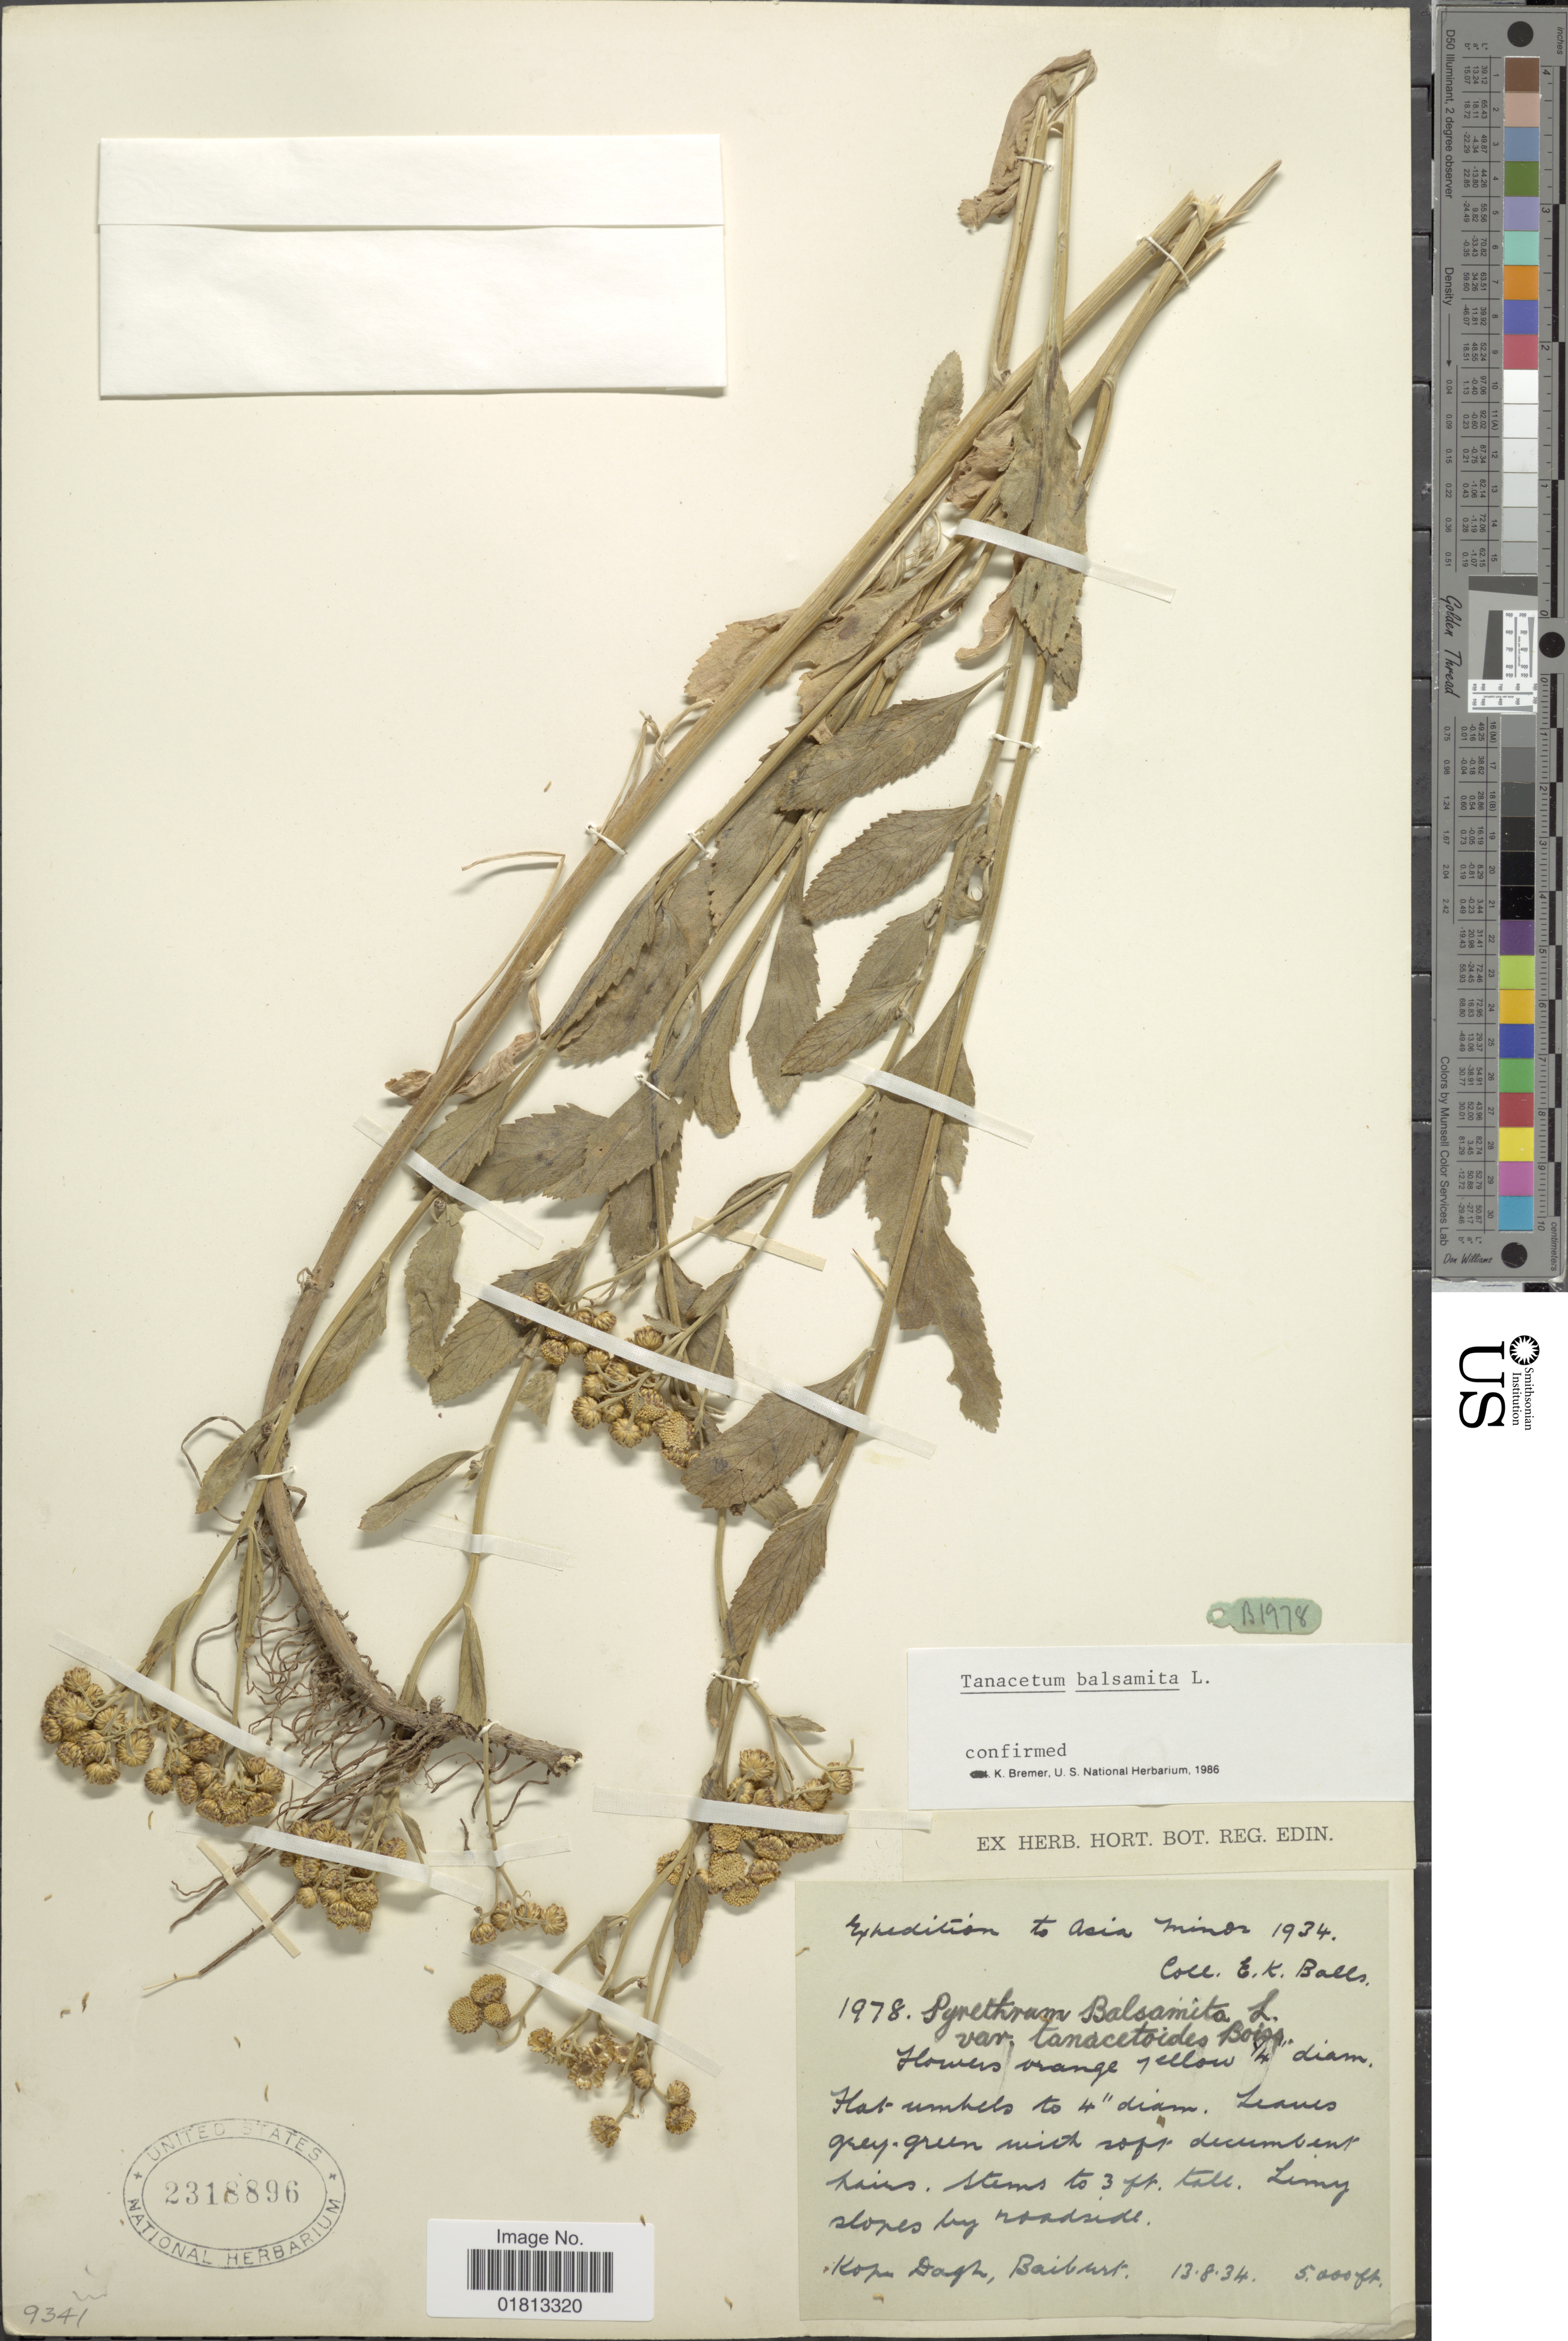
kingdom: Plantae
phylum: Tracheophyta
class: Magnoliopsida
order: Asterales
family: Asteraceae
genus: Tanacetum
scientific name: Tanacetum balsamita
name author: L.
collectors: E. K. Balls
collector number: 1978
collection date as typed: Transcribed d/m/y: 13/8/34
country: Turkey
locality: Asia Minor, Limy slopes by roadside, Kope Dagh, Baiburt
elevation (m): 1524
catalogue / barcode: US 2318896